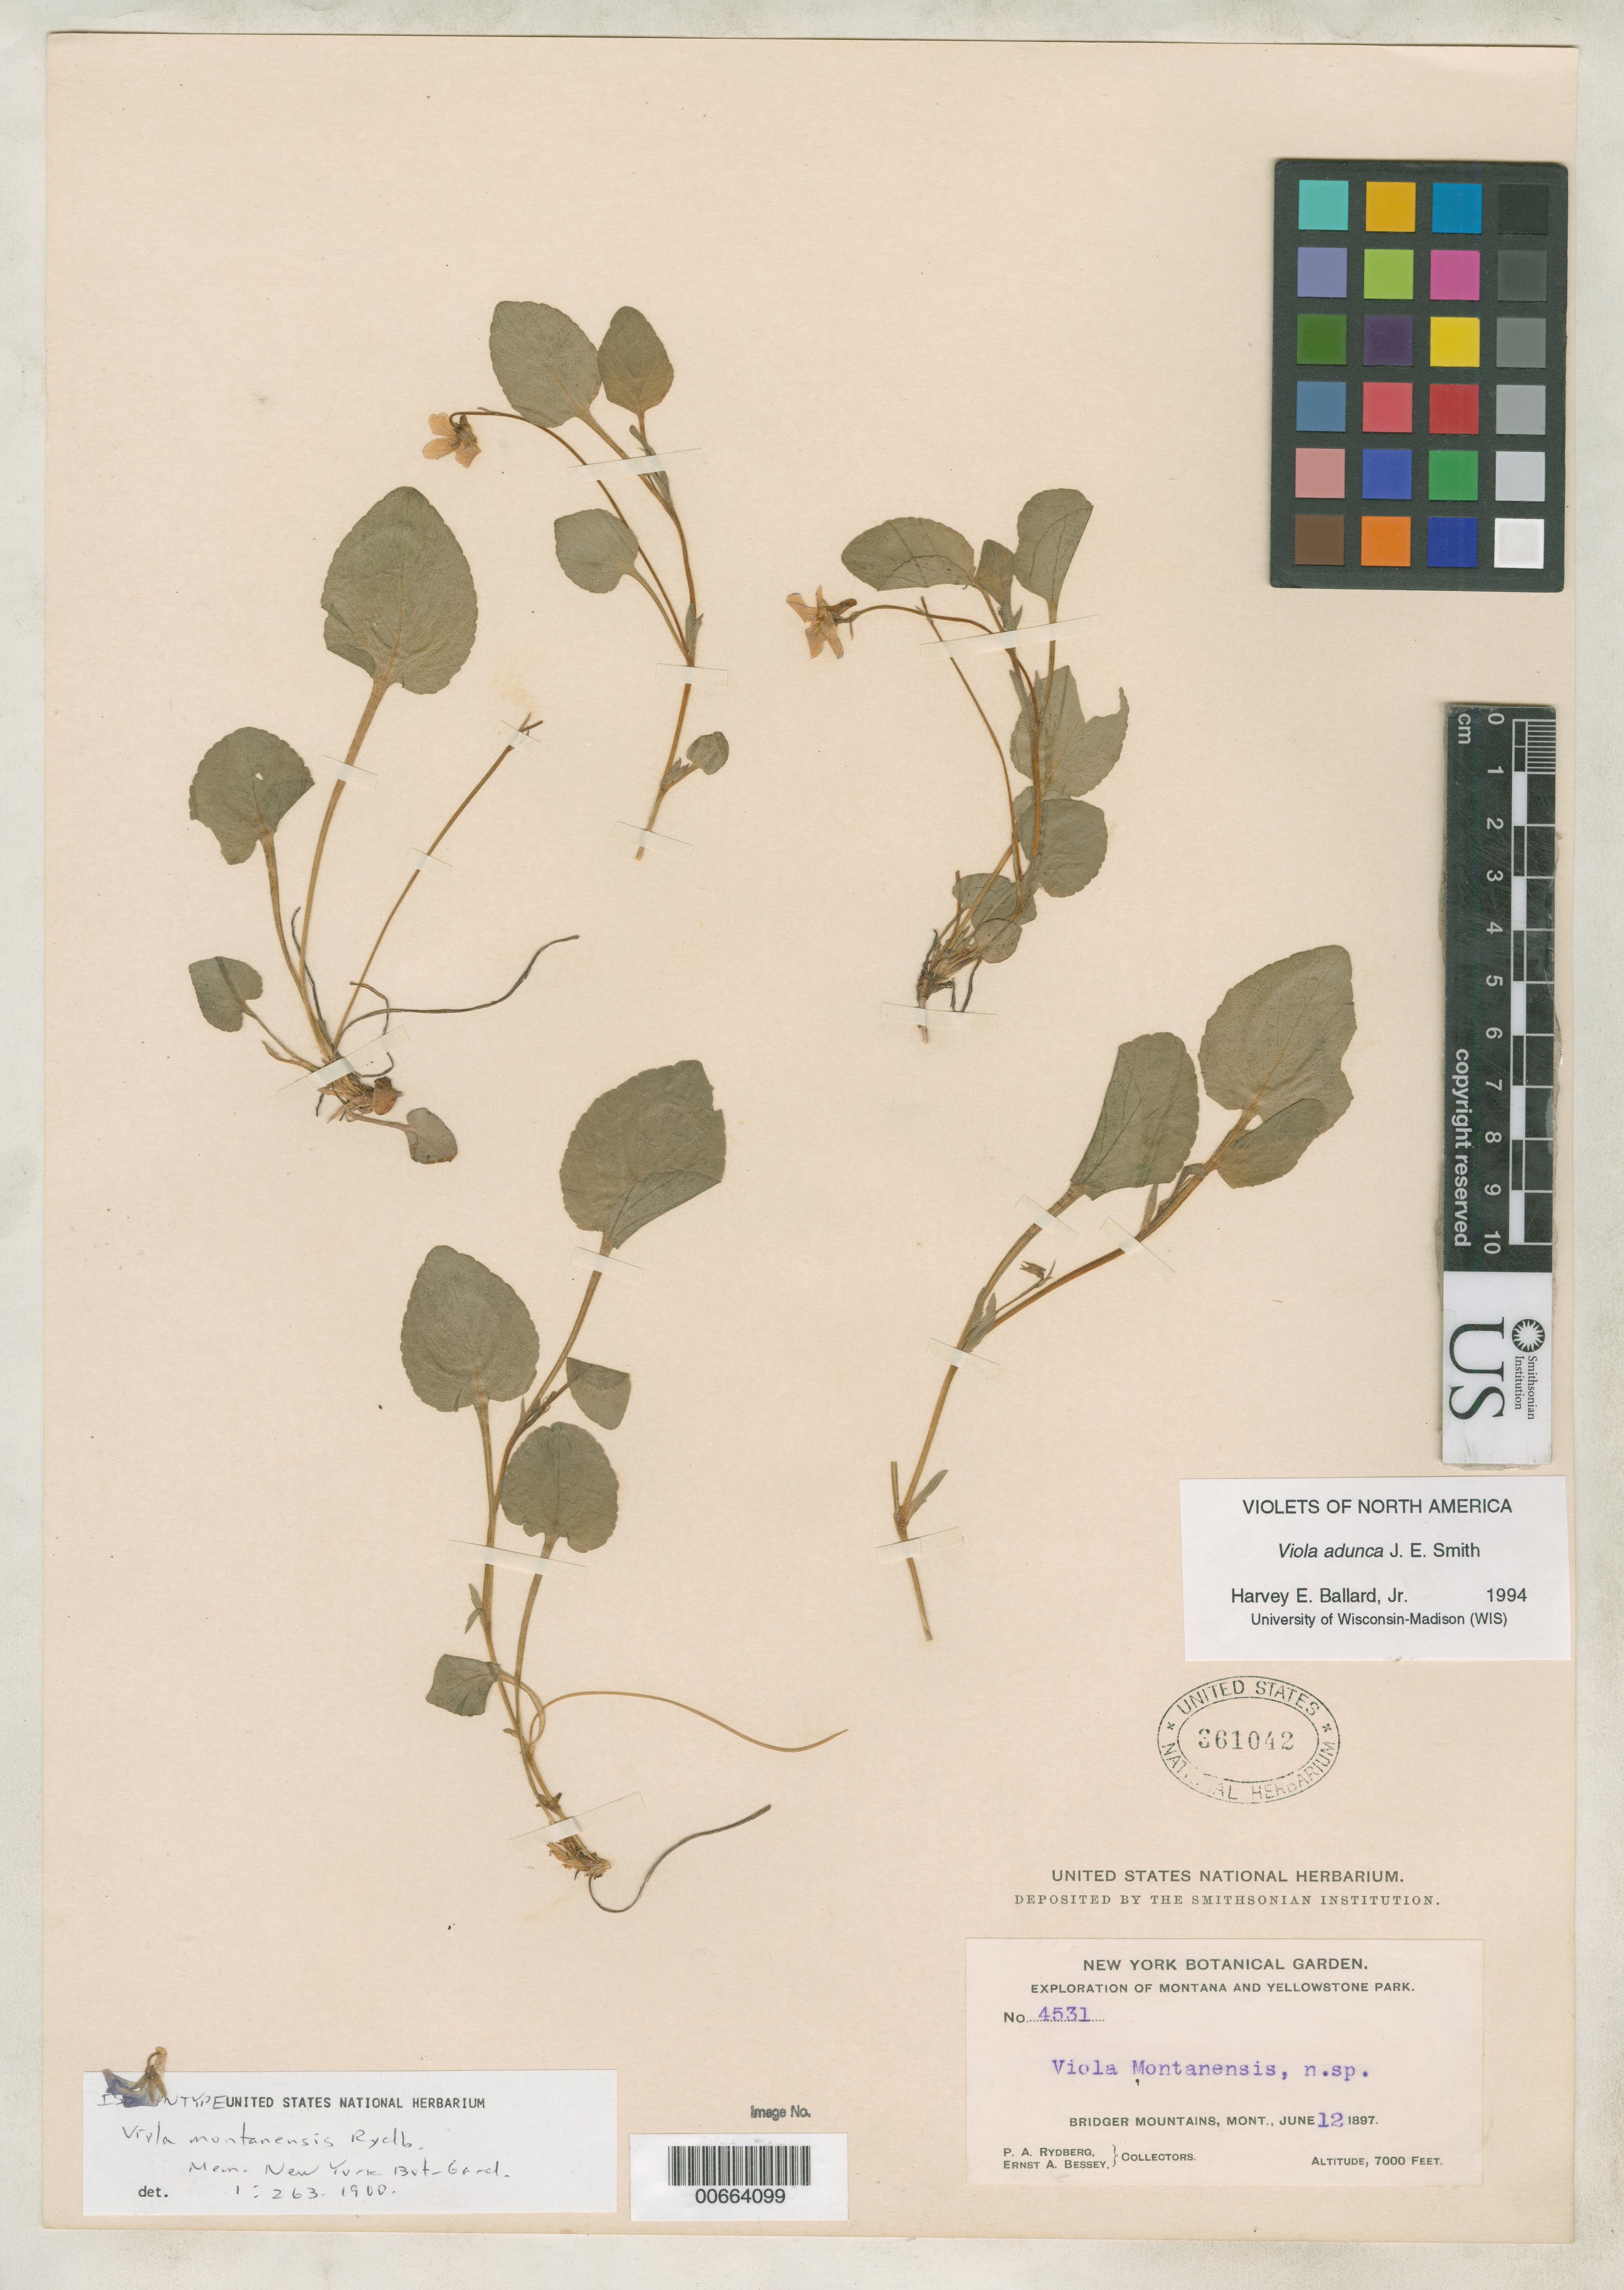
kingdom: Plantae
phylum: Tracheophyta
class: Magnoliopsida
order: Malpighiales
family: Violaceae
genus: Viola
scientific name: Viola montanensis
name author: Rydb.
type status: Isosyntype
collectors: P. A. Rydberg & E. Bessey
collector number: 4531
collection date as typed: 12 Jun 1897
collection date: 1897-06-12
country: United States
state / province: Montana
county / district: Gallatin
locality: Bridger Mountains.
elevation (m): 2134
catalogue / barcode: US 361042